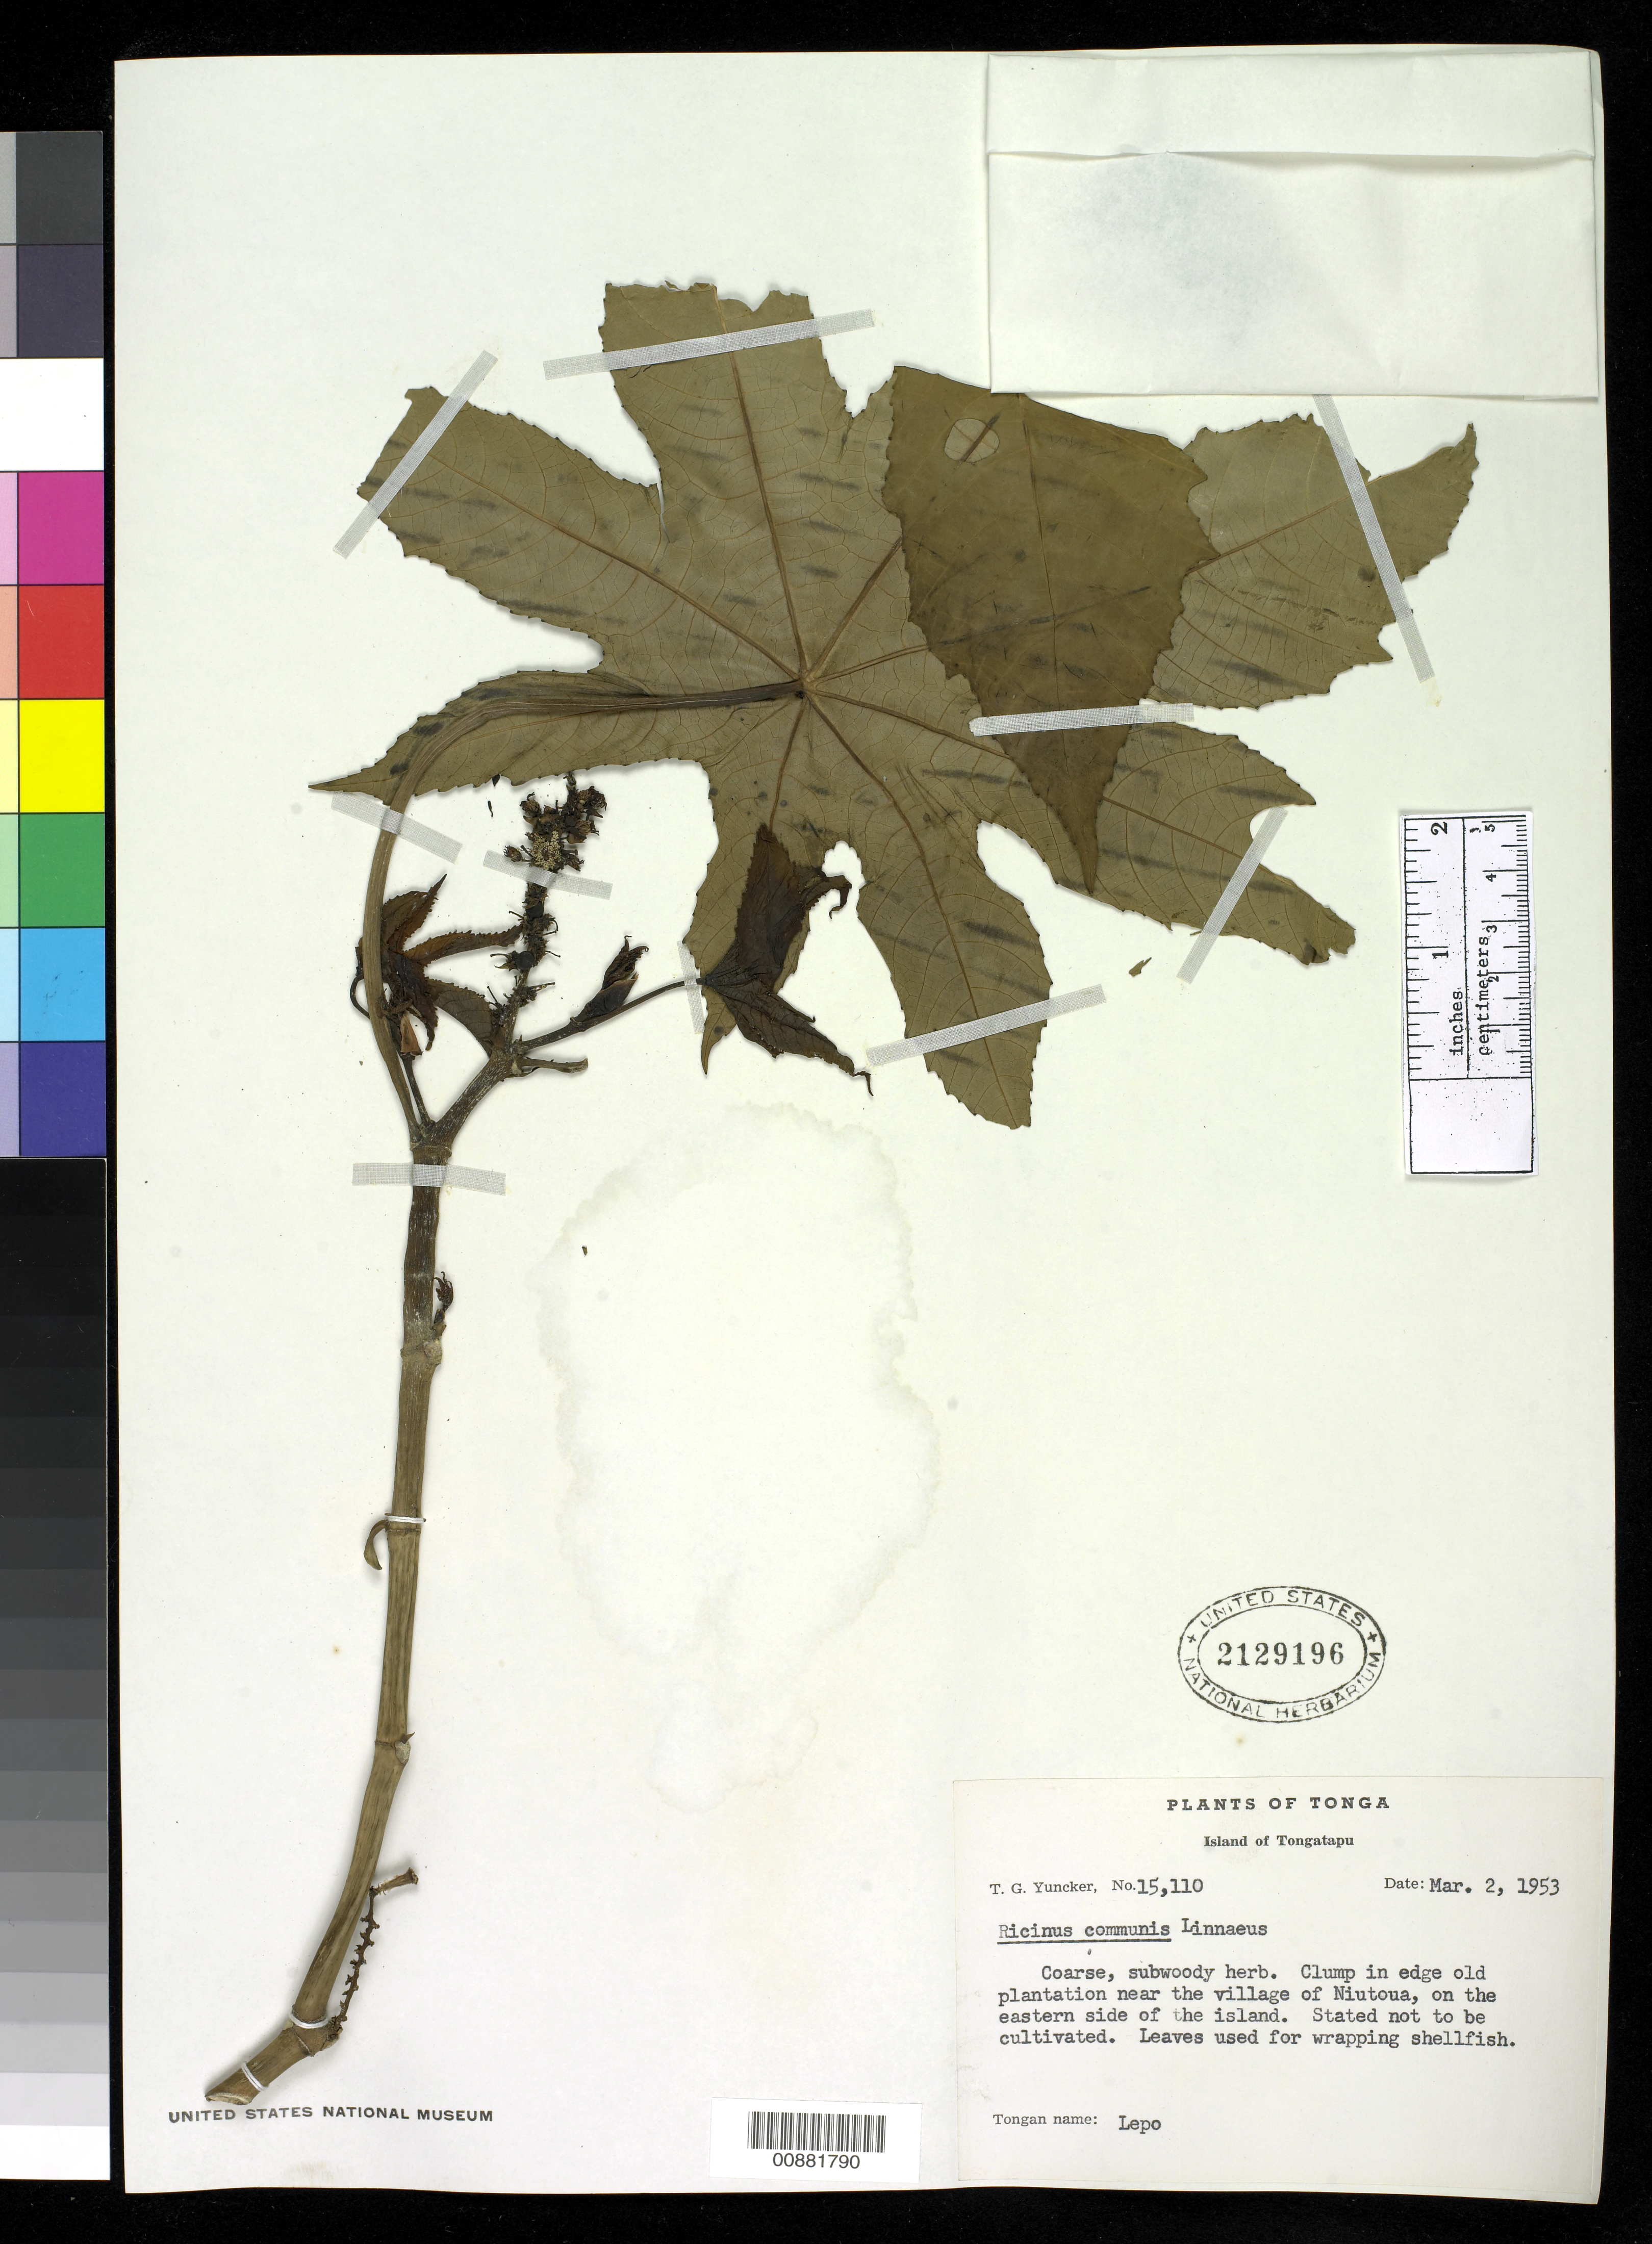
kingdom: Plantae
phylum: Tracheophyta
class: Magnoliopsida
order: Malpighiales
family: Euphorbiaceae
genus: Ricinus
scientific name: Ricinus communis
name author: L.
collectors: T. G. Yuncker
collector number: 15110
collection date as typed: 02 Mar 1953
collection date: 1953-03-02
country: Tonga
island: Tongatapu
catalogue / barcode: US 2129196